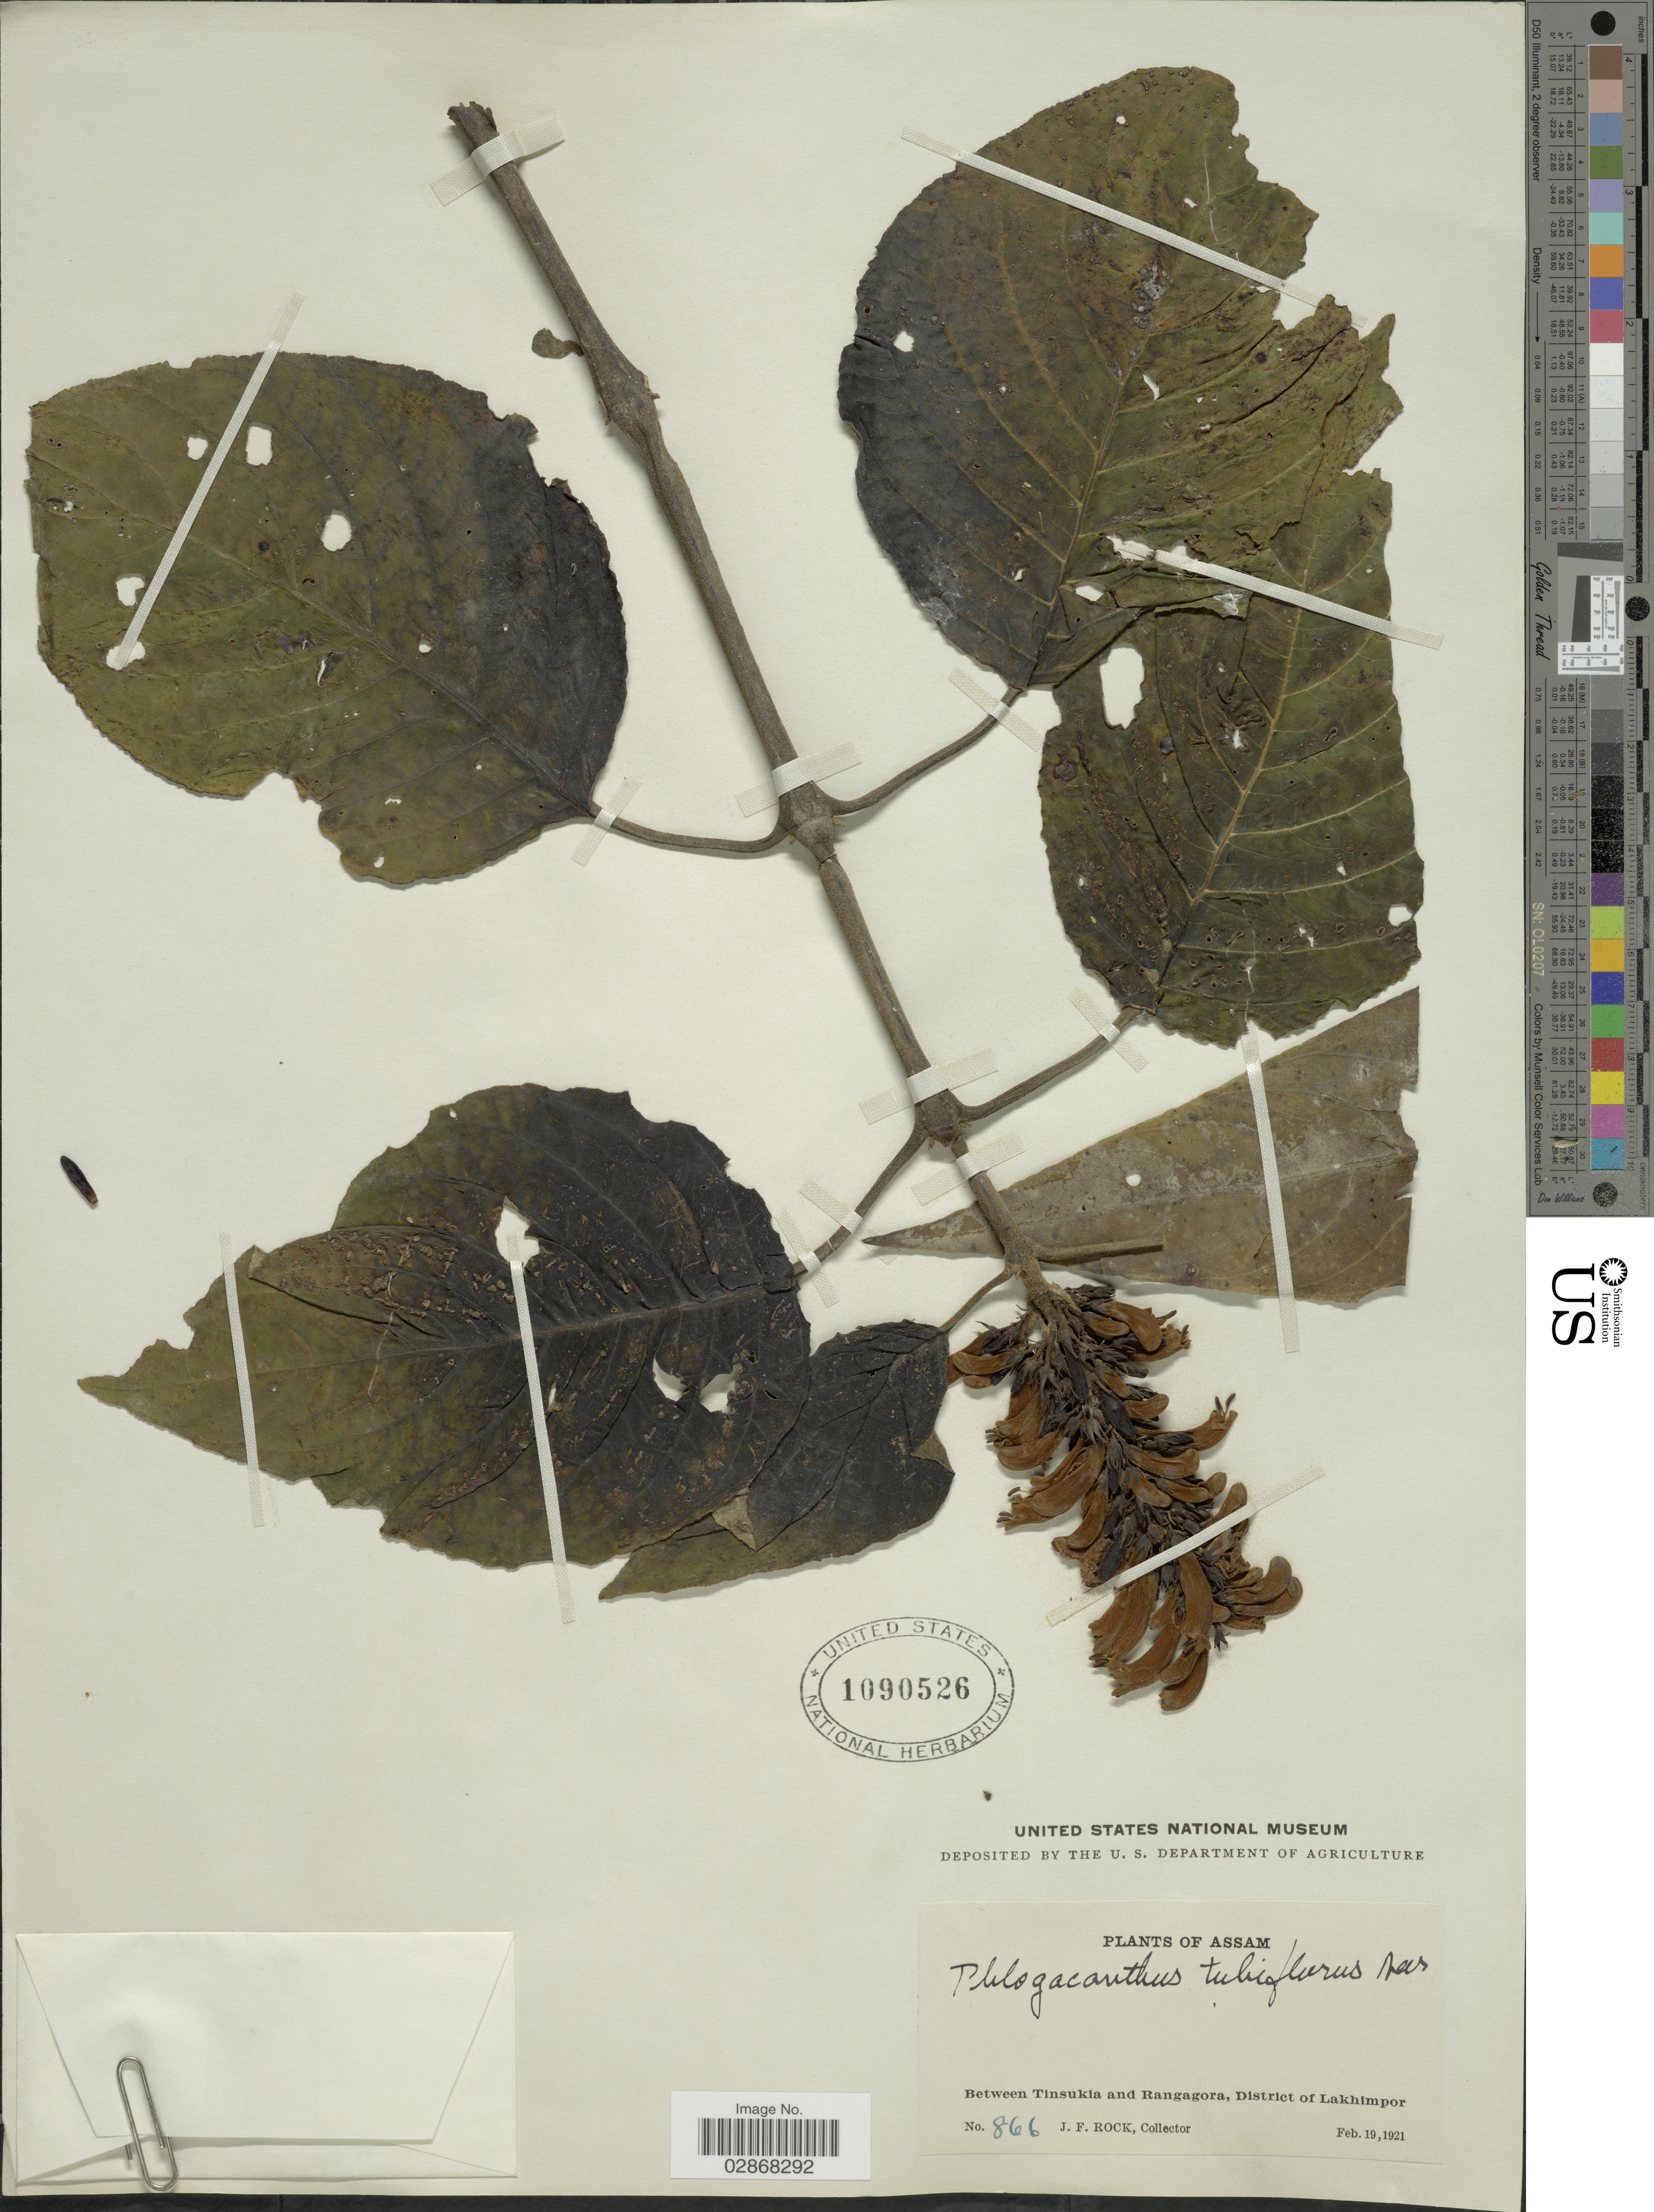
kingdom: Plantae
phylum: Tracheophyta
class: Magnoliopsida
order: Lamiales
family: Acanthaceae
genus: Phlogacanthus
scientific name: Phlogacanthus tubiflorus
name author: Nees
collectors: J. Rock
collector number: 866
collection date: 1921-02-19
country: India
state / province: Assam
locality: Between Tinsukia and Rangagora, District of Lakhimpor.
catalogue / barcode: US 1090526